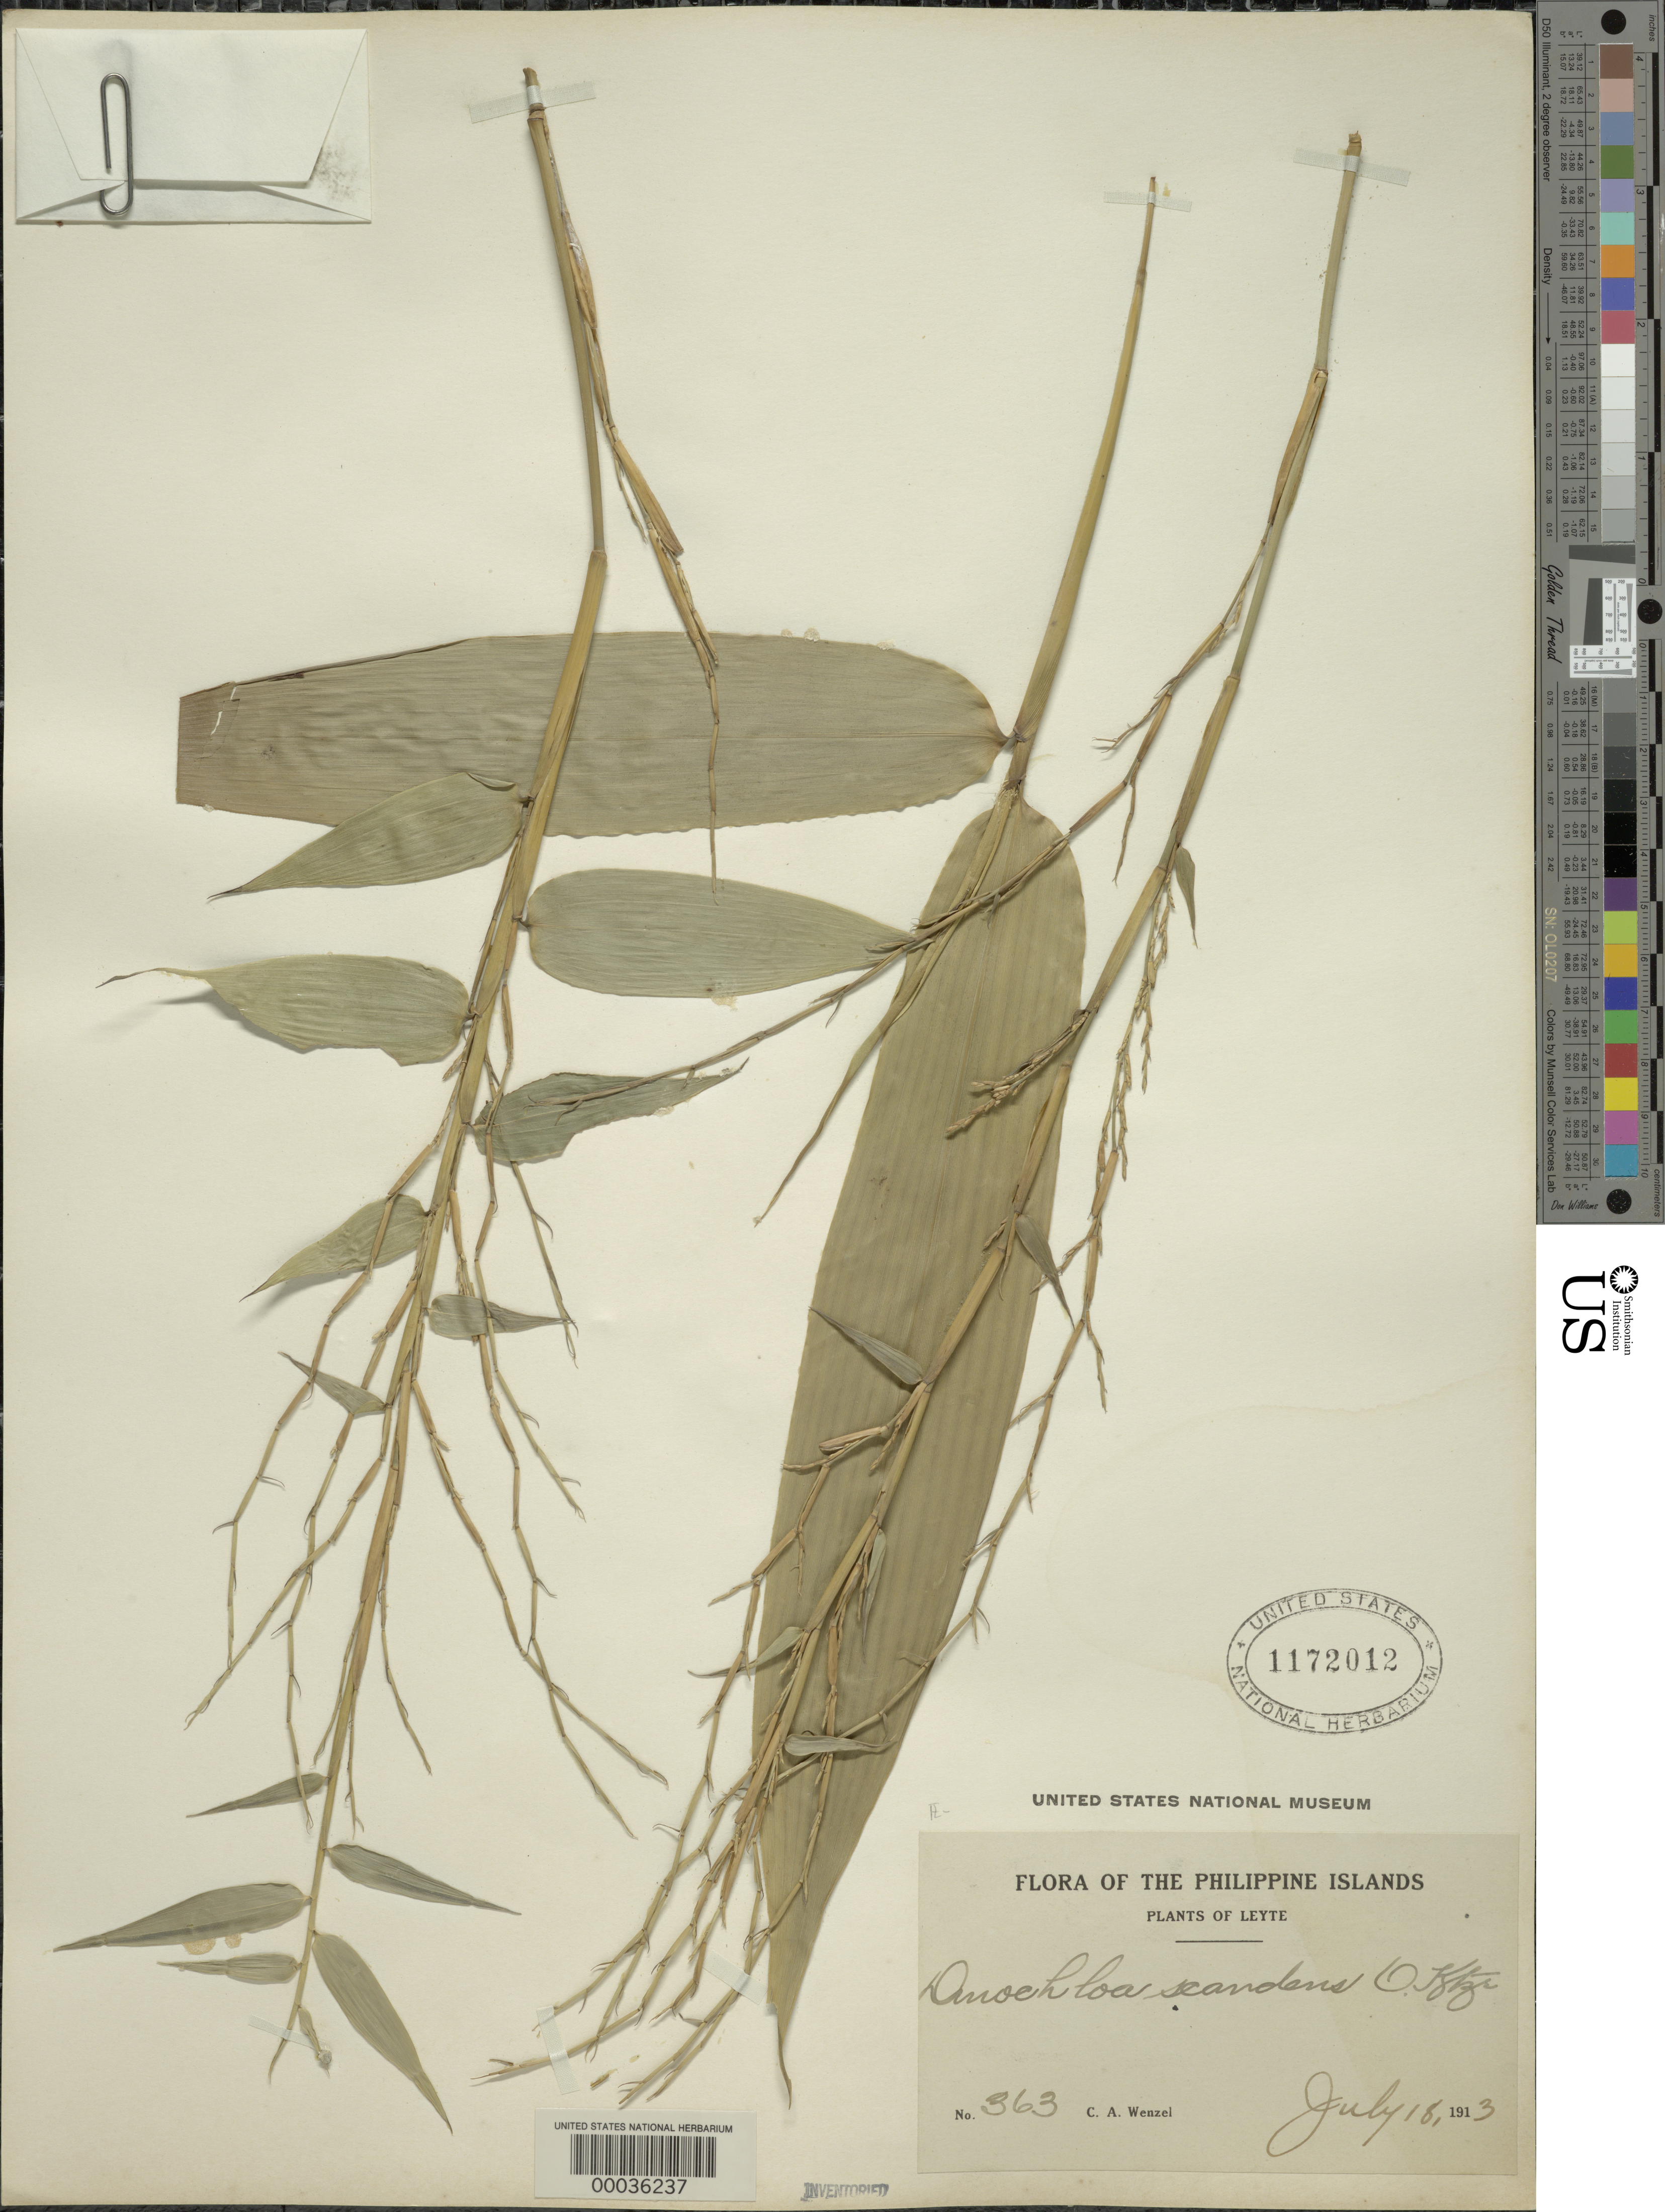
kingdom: Plantae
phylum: Tracheophyta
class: Liliopsida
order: Poales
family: Poaceae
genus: Dinochloa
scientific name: Dinochloa scandens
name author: (Blume ex Nees) Kuntze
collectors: C. Wenzel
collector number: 363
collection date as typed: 18 Jul 1913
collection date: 1913-07-18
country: Philippines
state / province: Eastern Visayas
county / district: Leyte / Southern Leyte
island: Leyte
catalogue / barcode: US 1172012